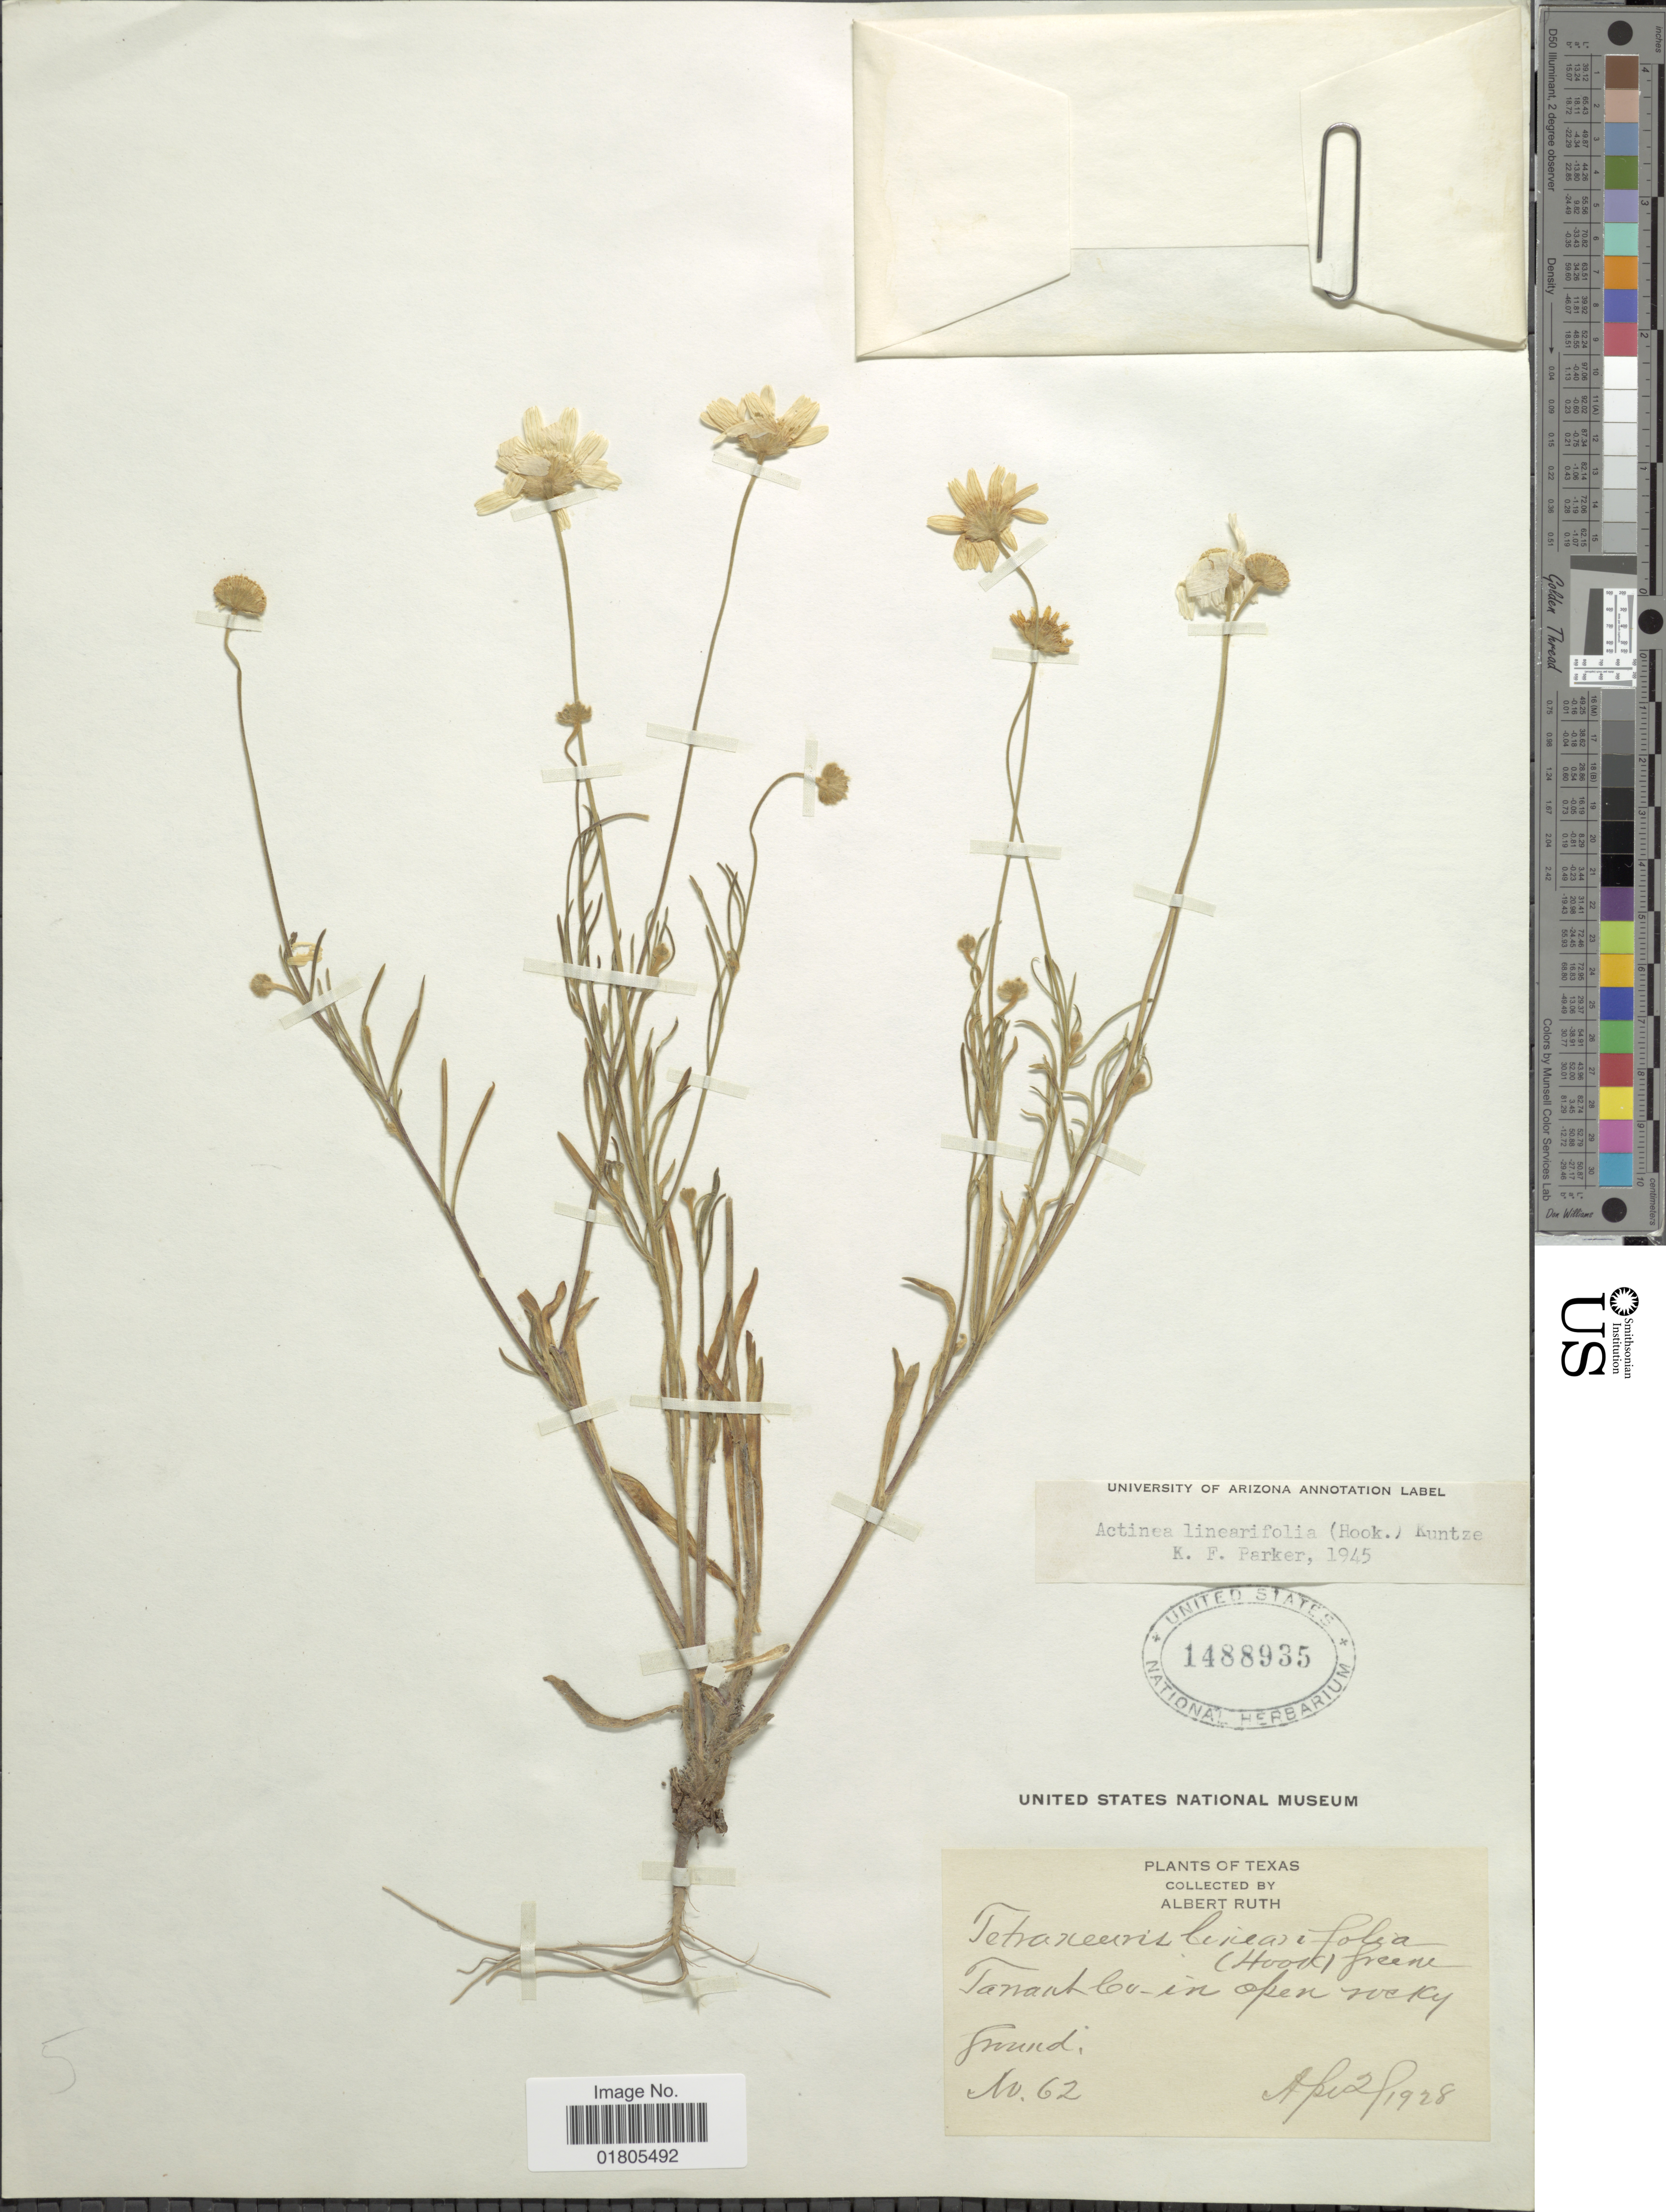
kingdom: Plantae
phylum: Tracheophyta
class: Magnoliopsida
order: Asterales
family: Asteraceae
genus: Actinea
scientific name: Actinea linearifolia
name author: (Hook.) Kuntze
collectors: A. Ruth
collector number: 62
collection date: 1928-04-02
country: United States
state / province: Texas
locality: Tarrant Co - in open rocky ground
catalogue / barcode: US 1488935